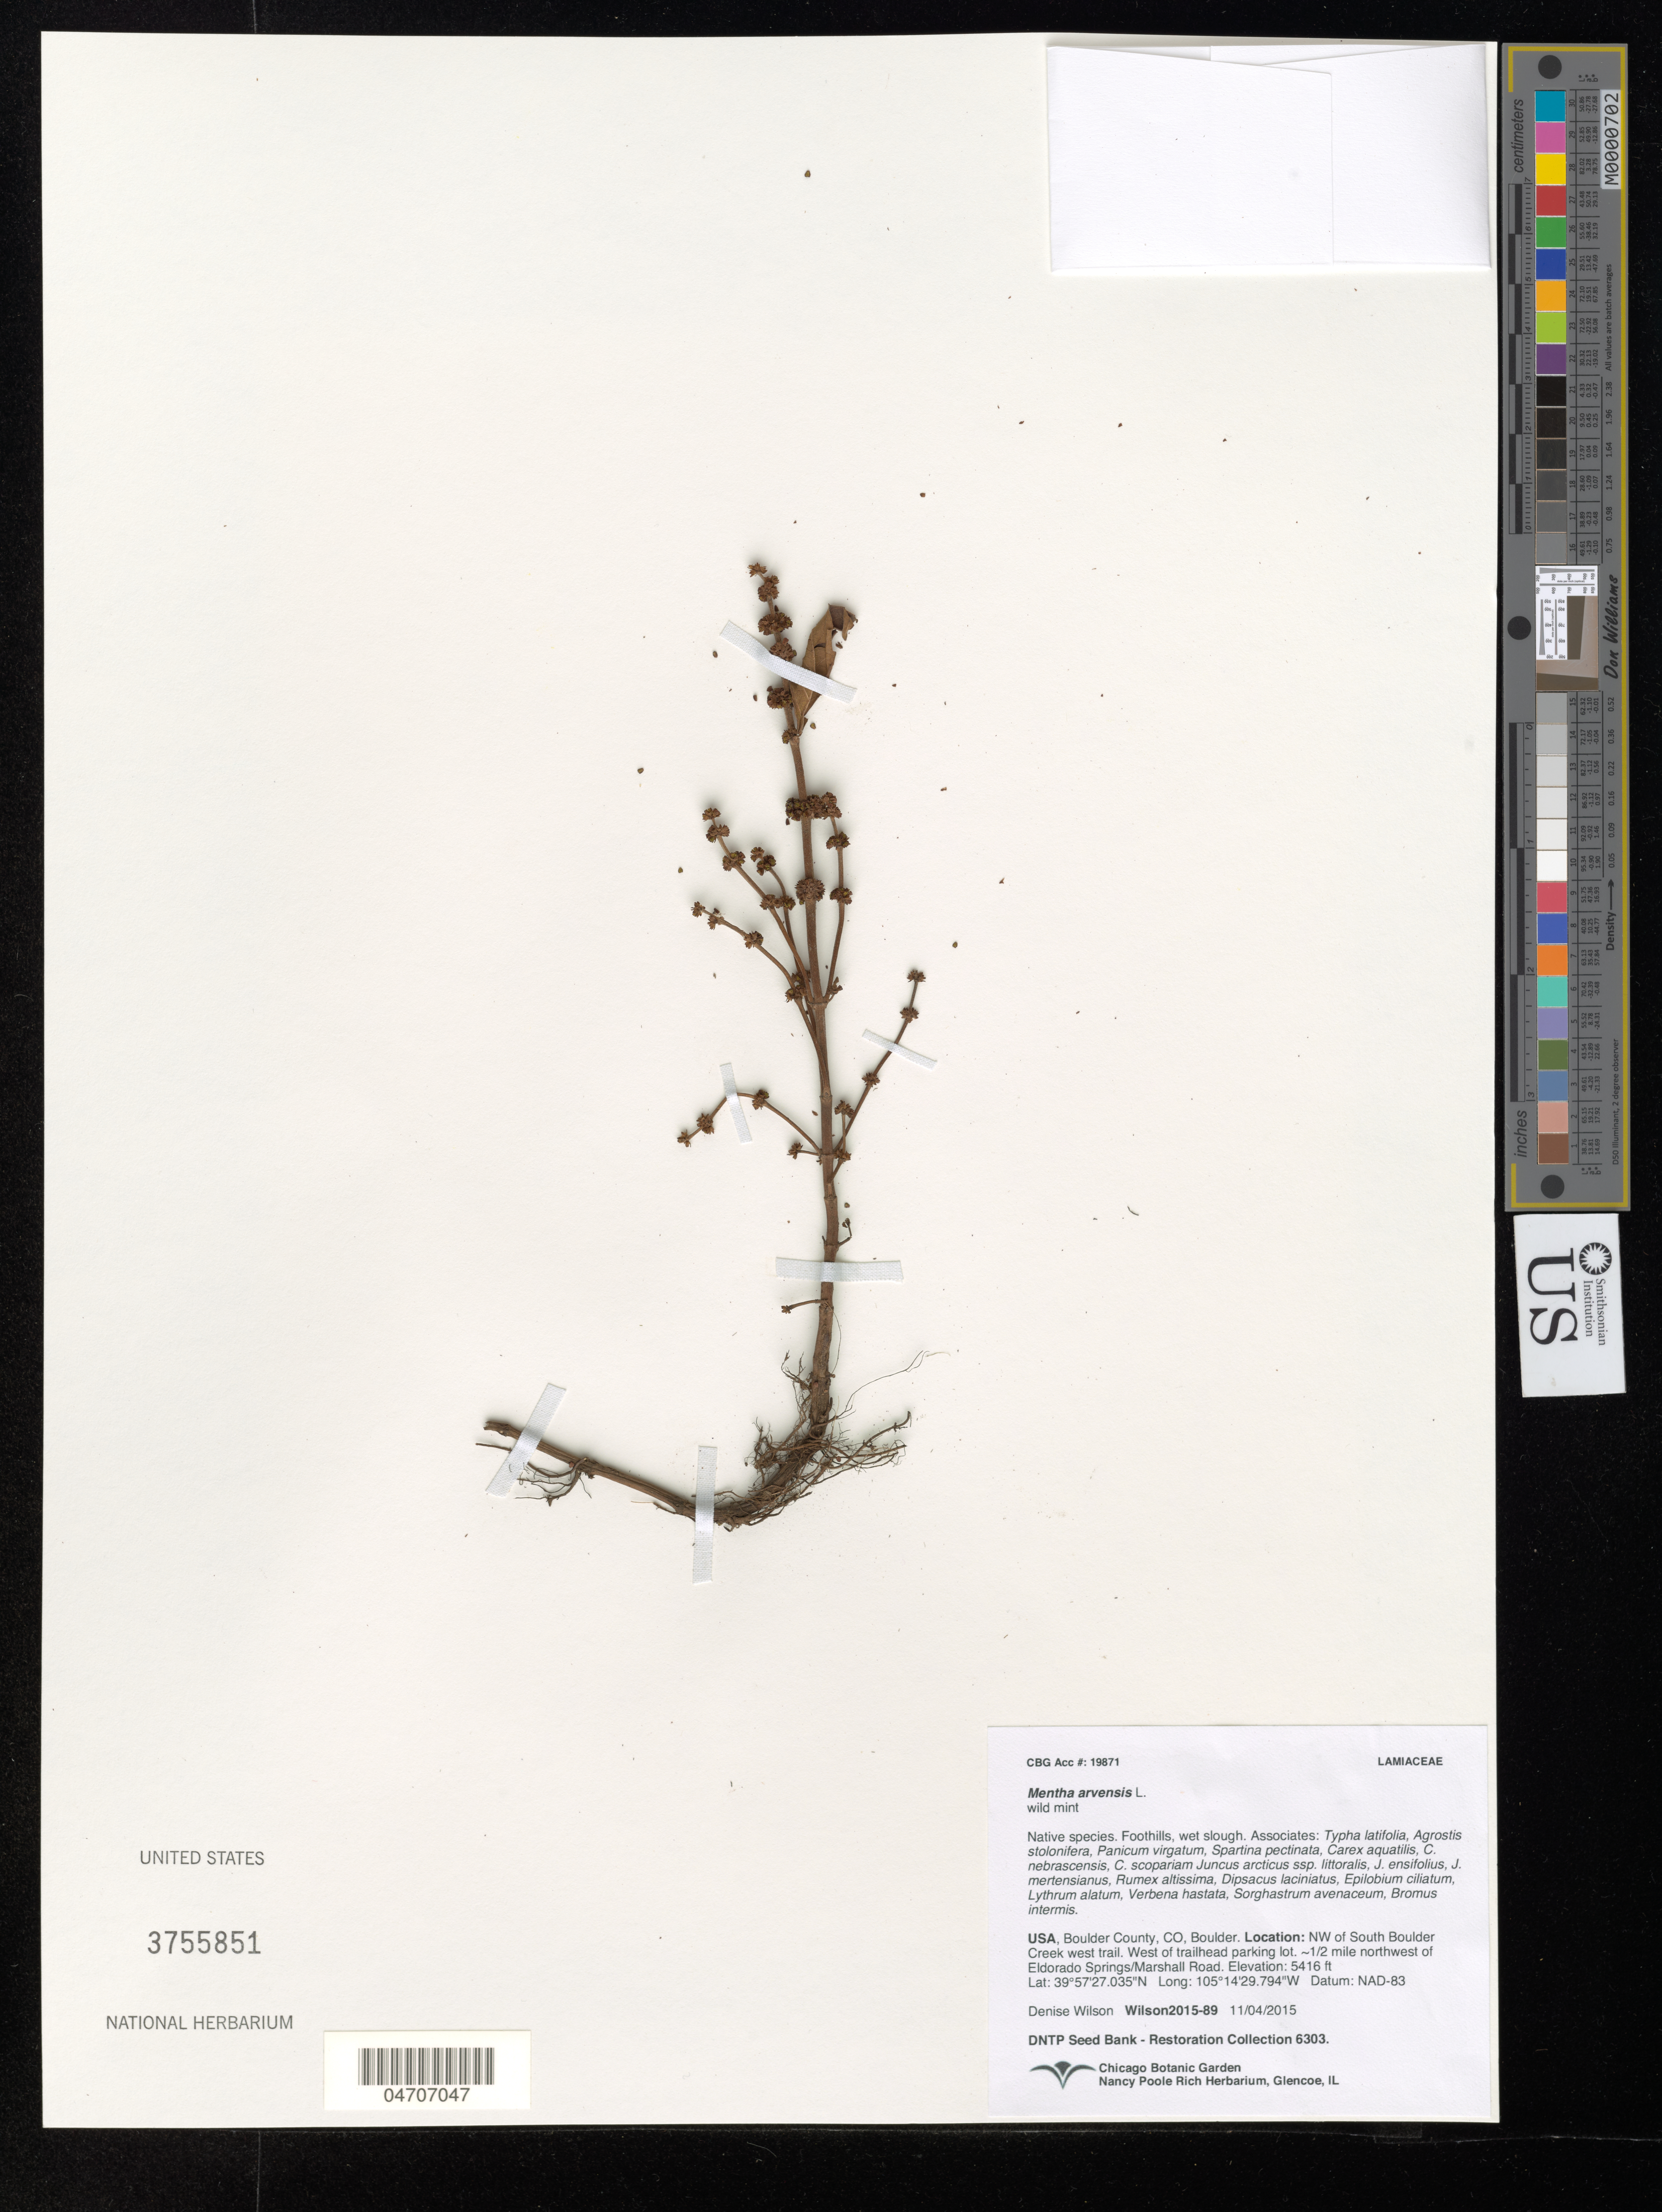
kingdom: Plantae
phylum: Tracheophyta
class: Magnoliopsida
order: Lamiales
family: Lamiaceae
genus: Mentha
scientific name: Mentha arvensis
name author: L.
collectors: D. Wilson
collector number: Wilson2015-89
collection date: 2015-11-04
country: United States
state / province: Colorado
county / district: Boulder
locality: Boulder County, Boulder. NW of South Boulder Creek west trail. West of trailhead parking lot. ~½ mile northwest of Eldorado Springs/Marshall Road.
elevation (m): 1651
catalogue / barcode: US 3755851